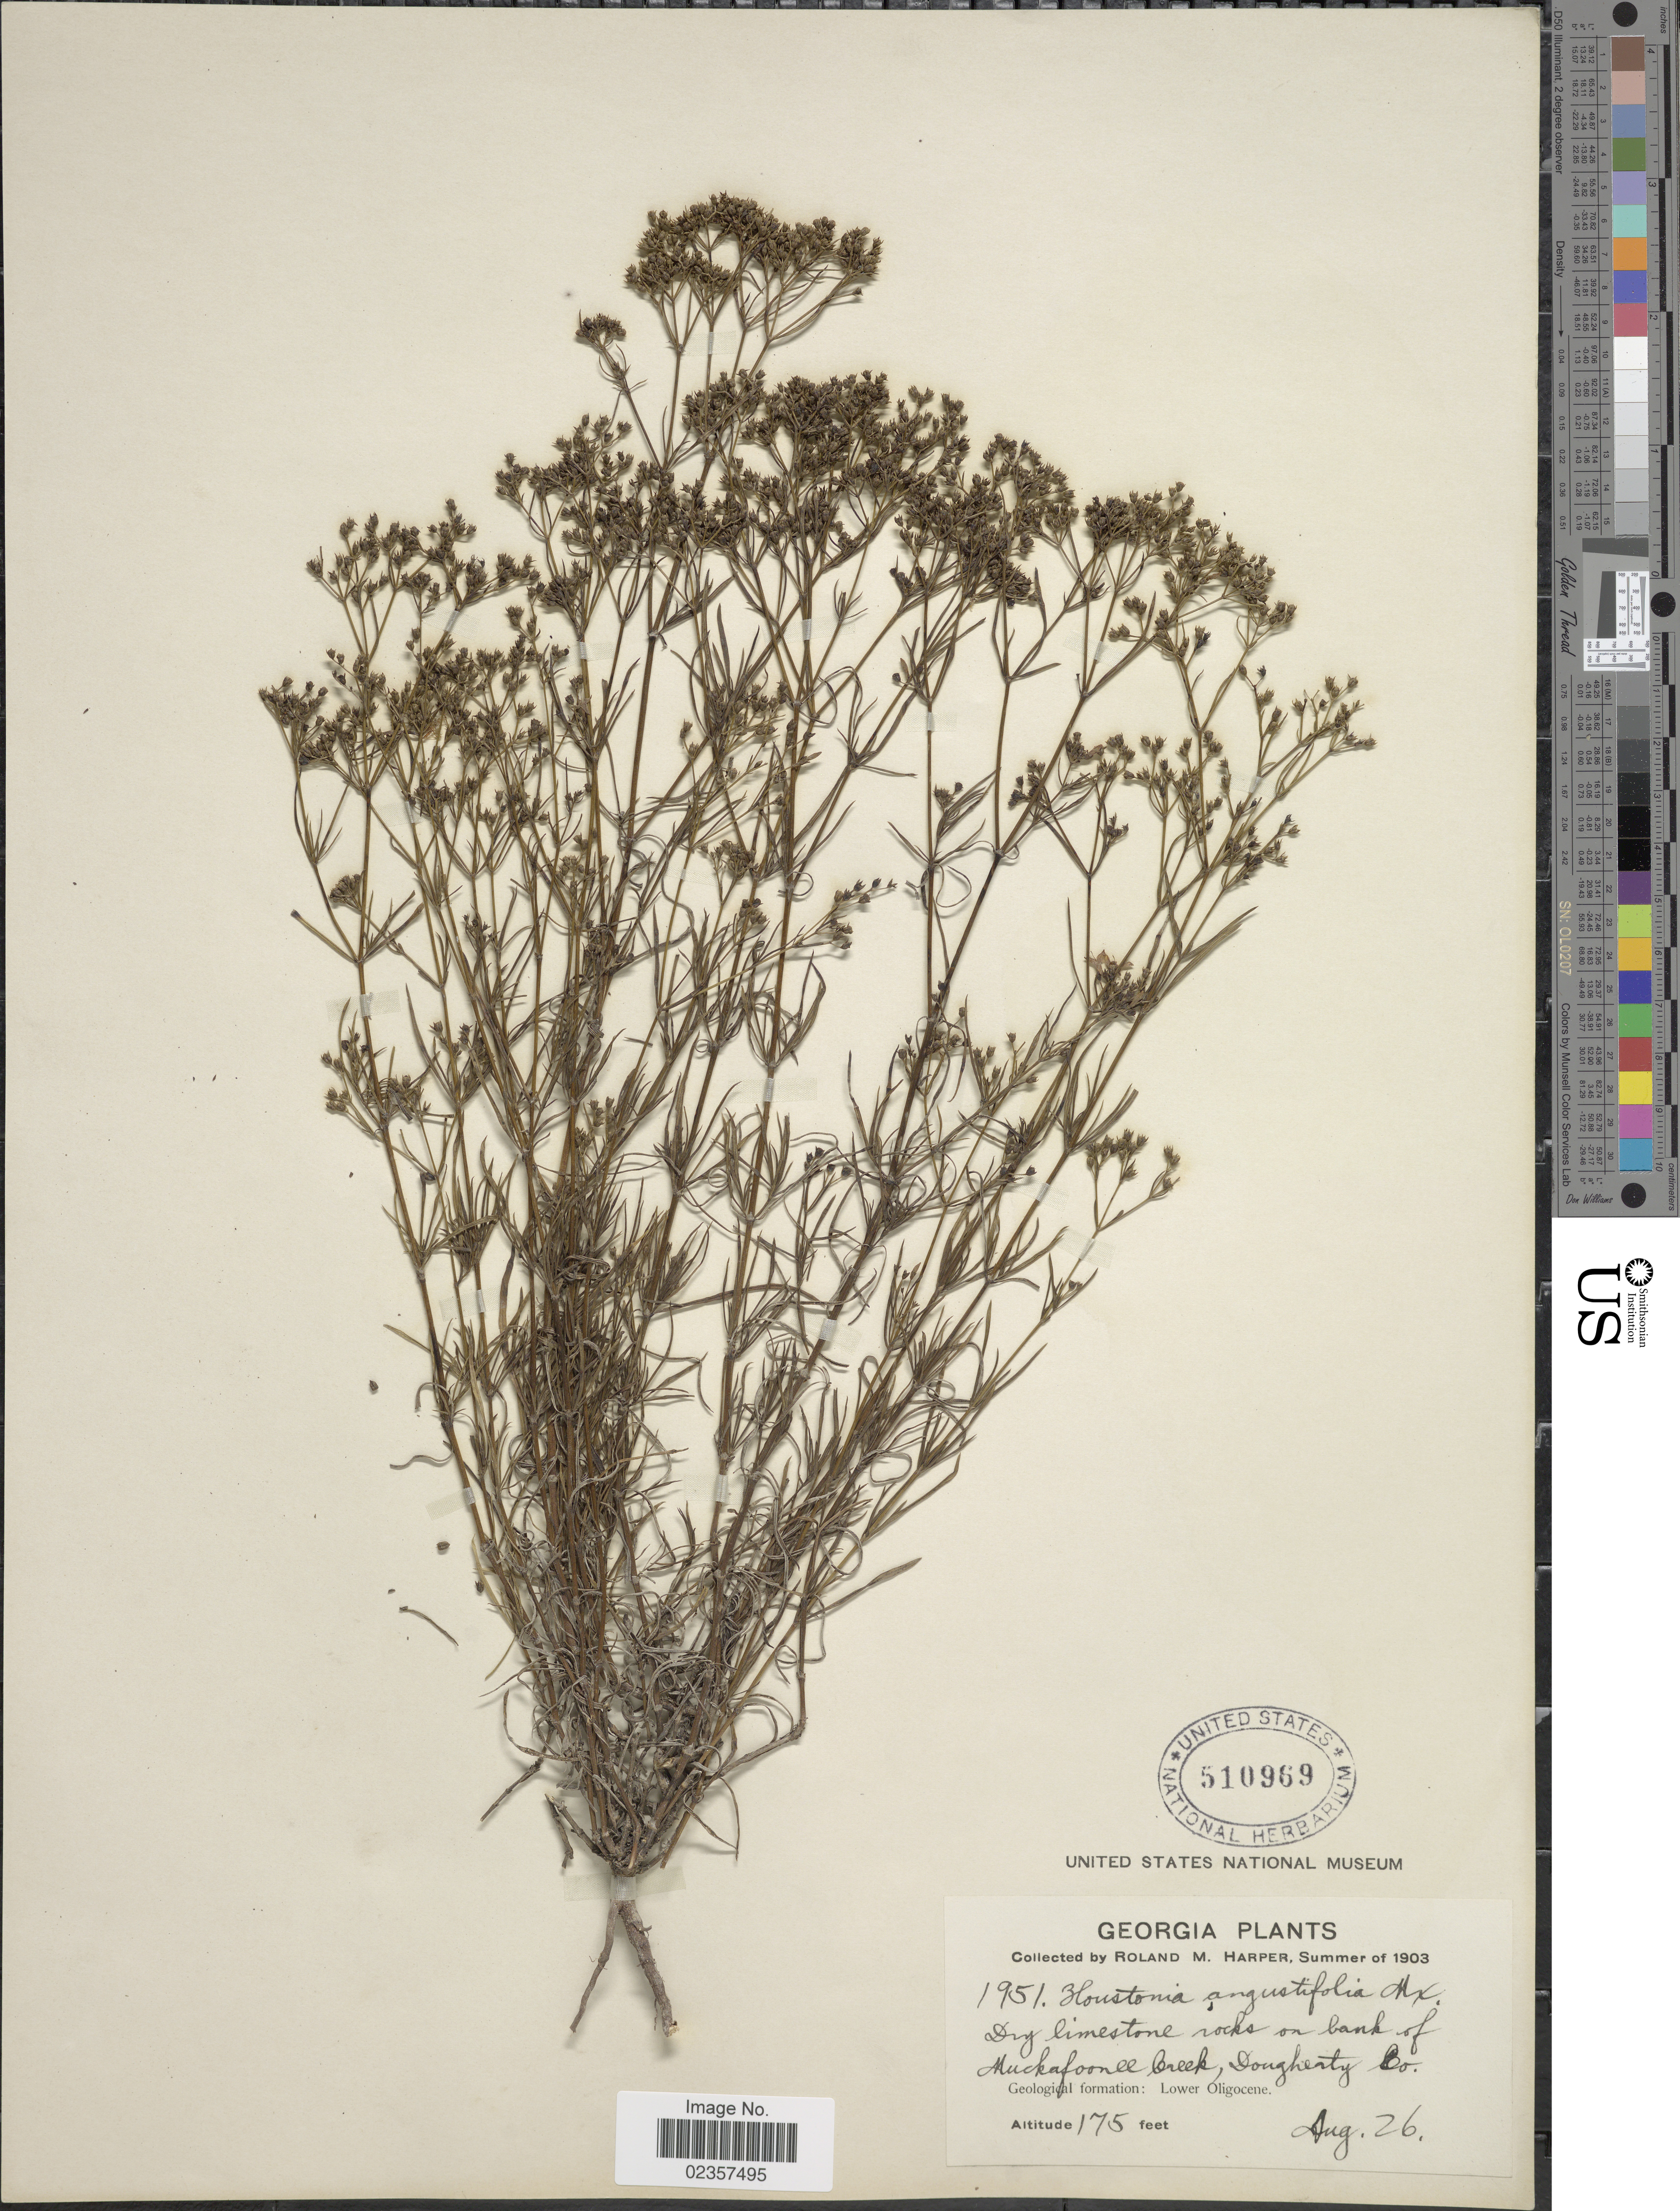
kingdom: Plantae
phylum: Tracheophyta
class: Magnoliopsida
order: Gentianales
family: Rubiaceae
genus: Houstonia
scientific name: Houstonia nigricans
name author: (Lam.) Fernald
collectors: R. M. Harper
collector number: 1951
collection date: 1903-08-26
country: United States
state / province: Georgia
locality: Bank of Muckafoonee Creek, Dougherty Co.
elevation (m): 53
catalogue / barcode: US 510969